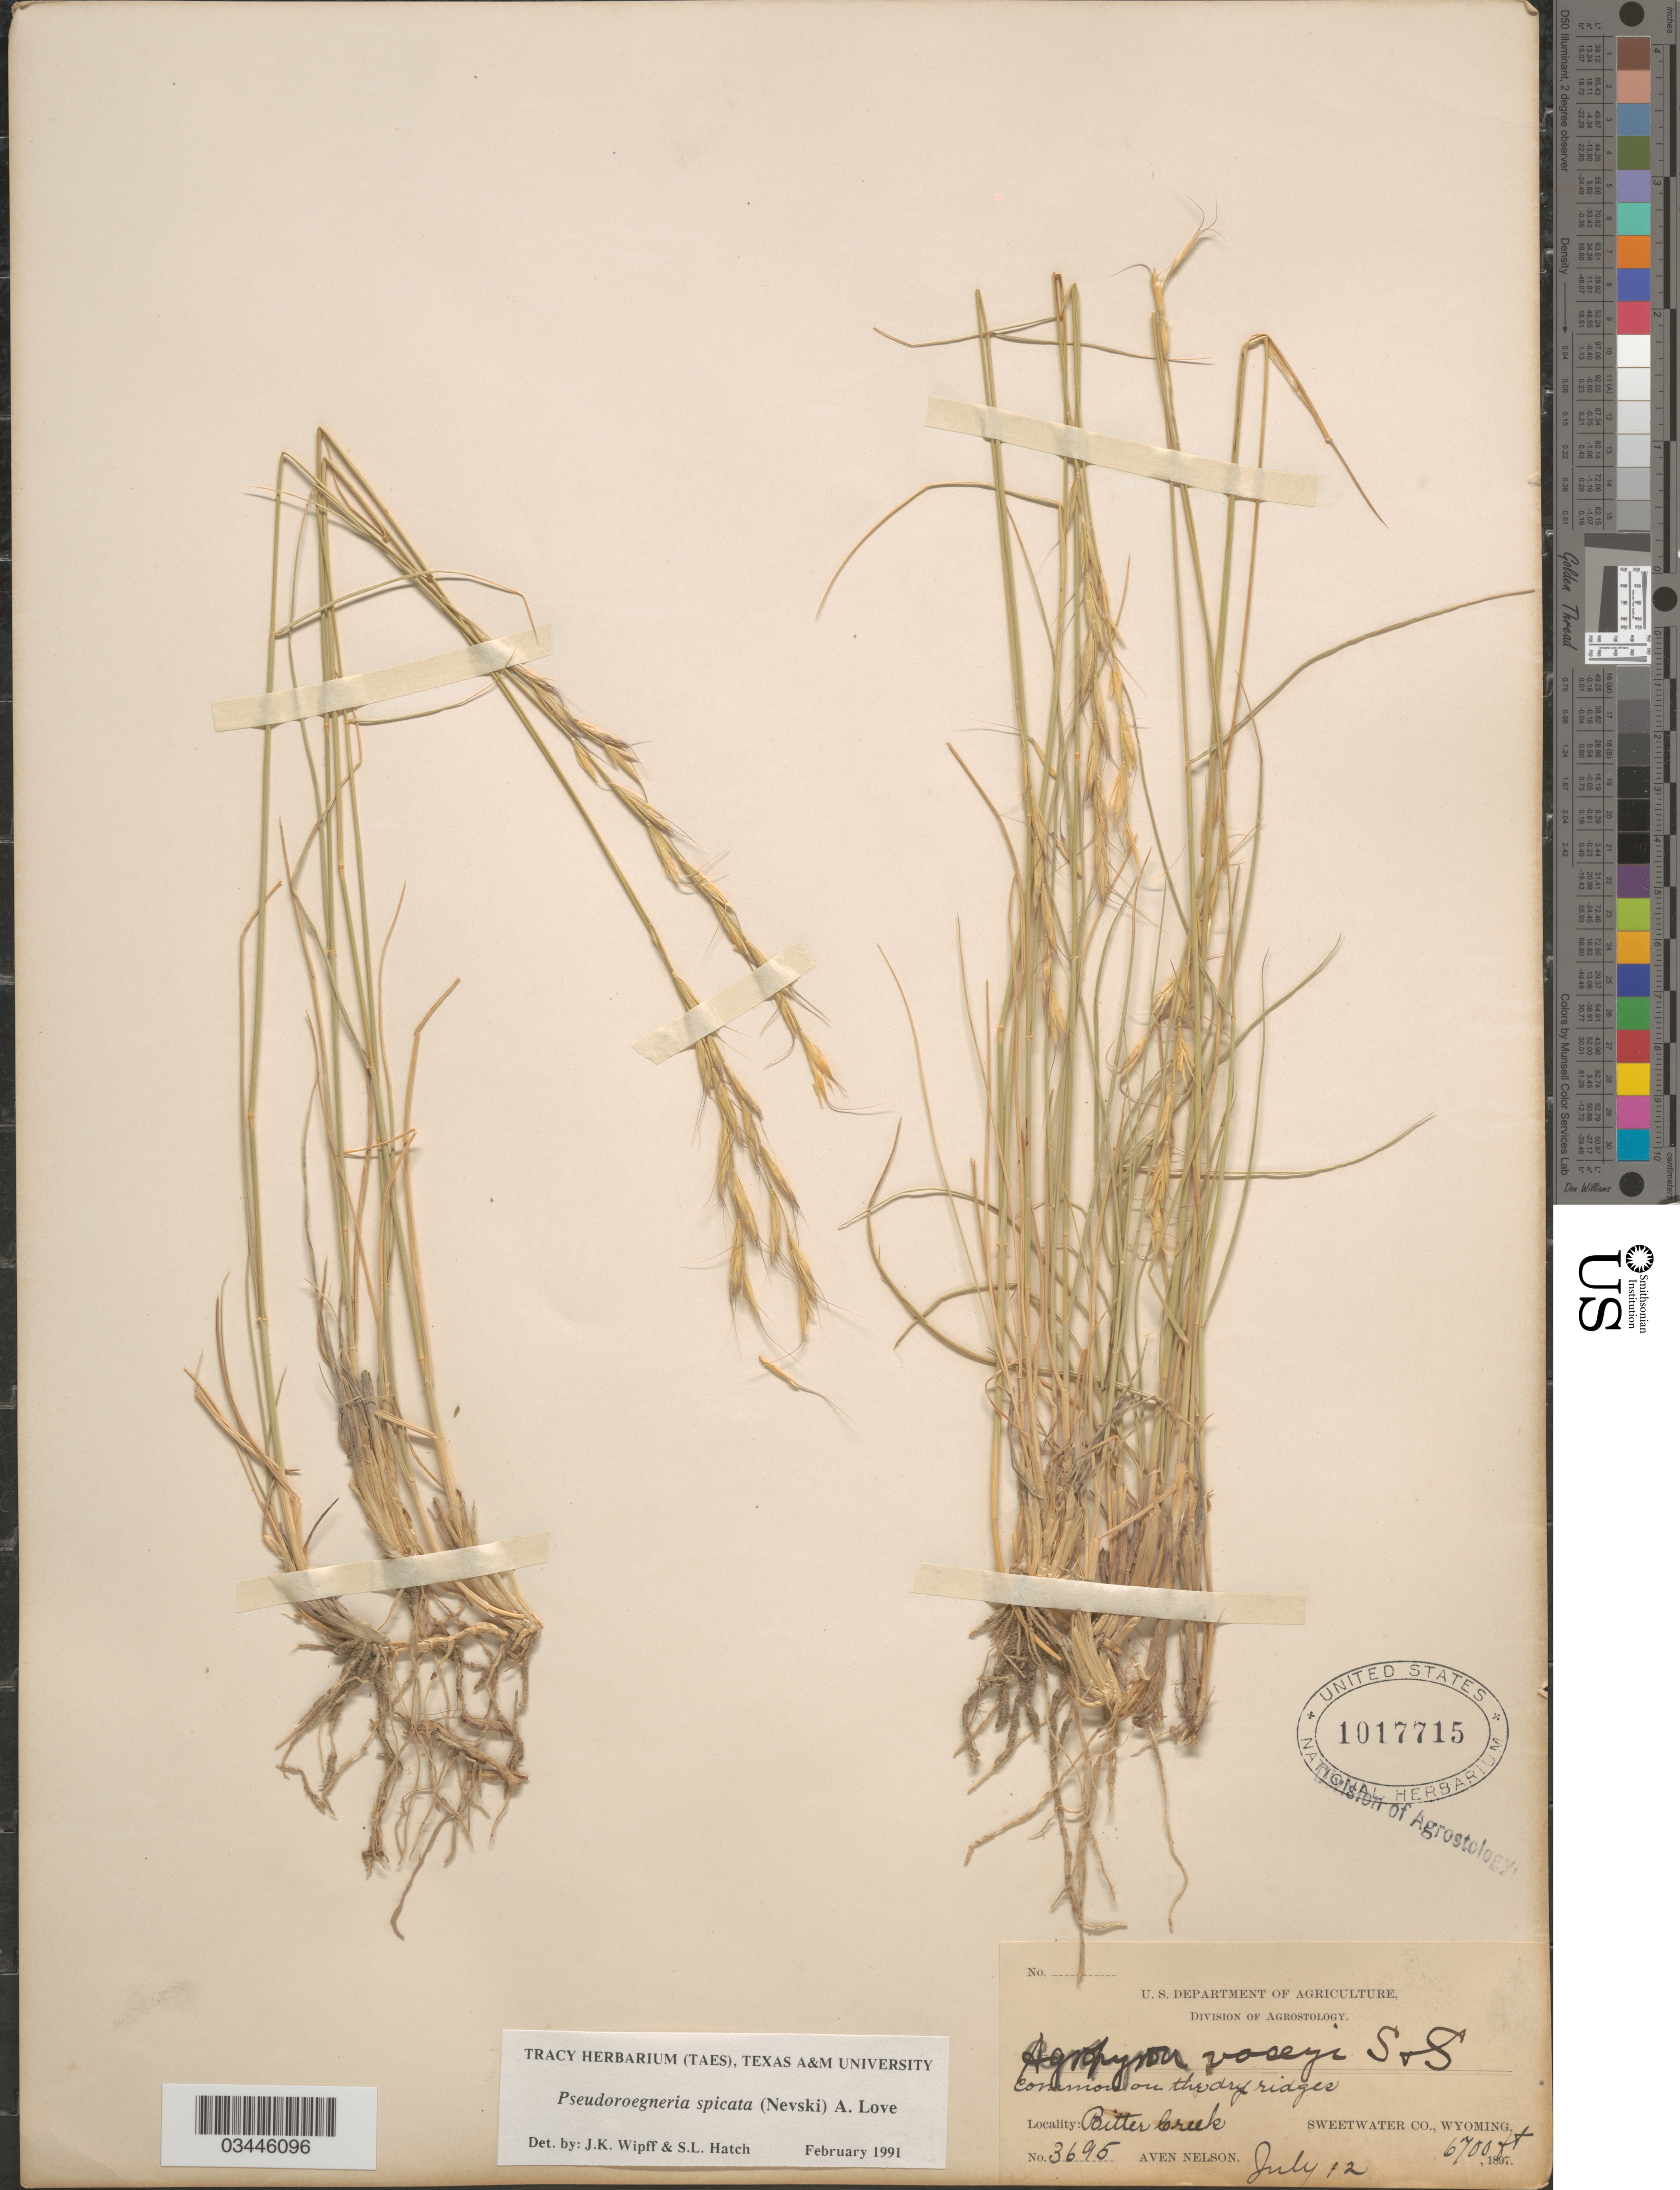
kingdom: Plantae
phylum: Tracheophyta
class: Liliopsida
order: Poales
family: Poaceae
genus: Pseudoroegneria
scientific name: Pseudoroegneria spicata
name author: (Pursh) Á. Löve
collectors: A. Nelson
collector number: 3695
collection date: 1897-07-12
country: United States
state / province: Wyoming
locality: Bitter Creek. Sweetwater Co.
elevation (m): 2042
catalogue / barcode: US 1017715